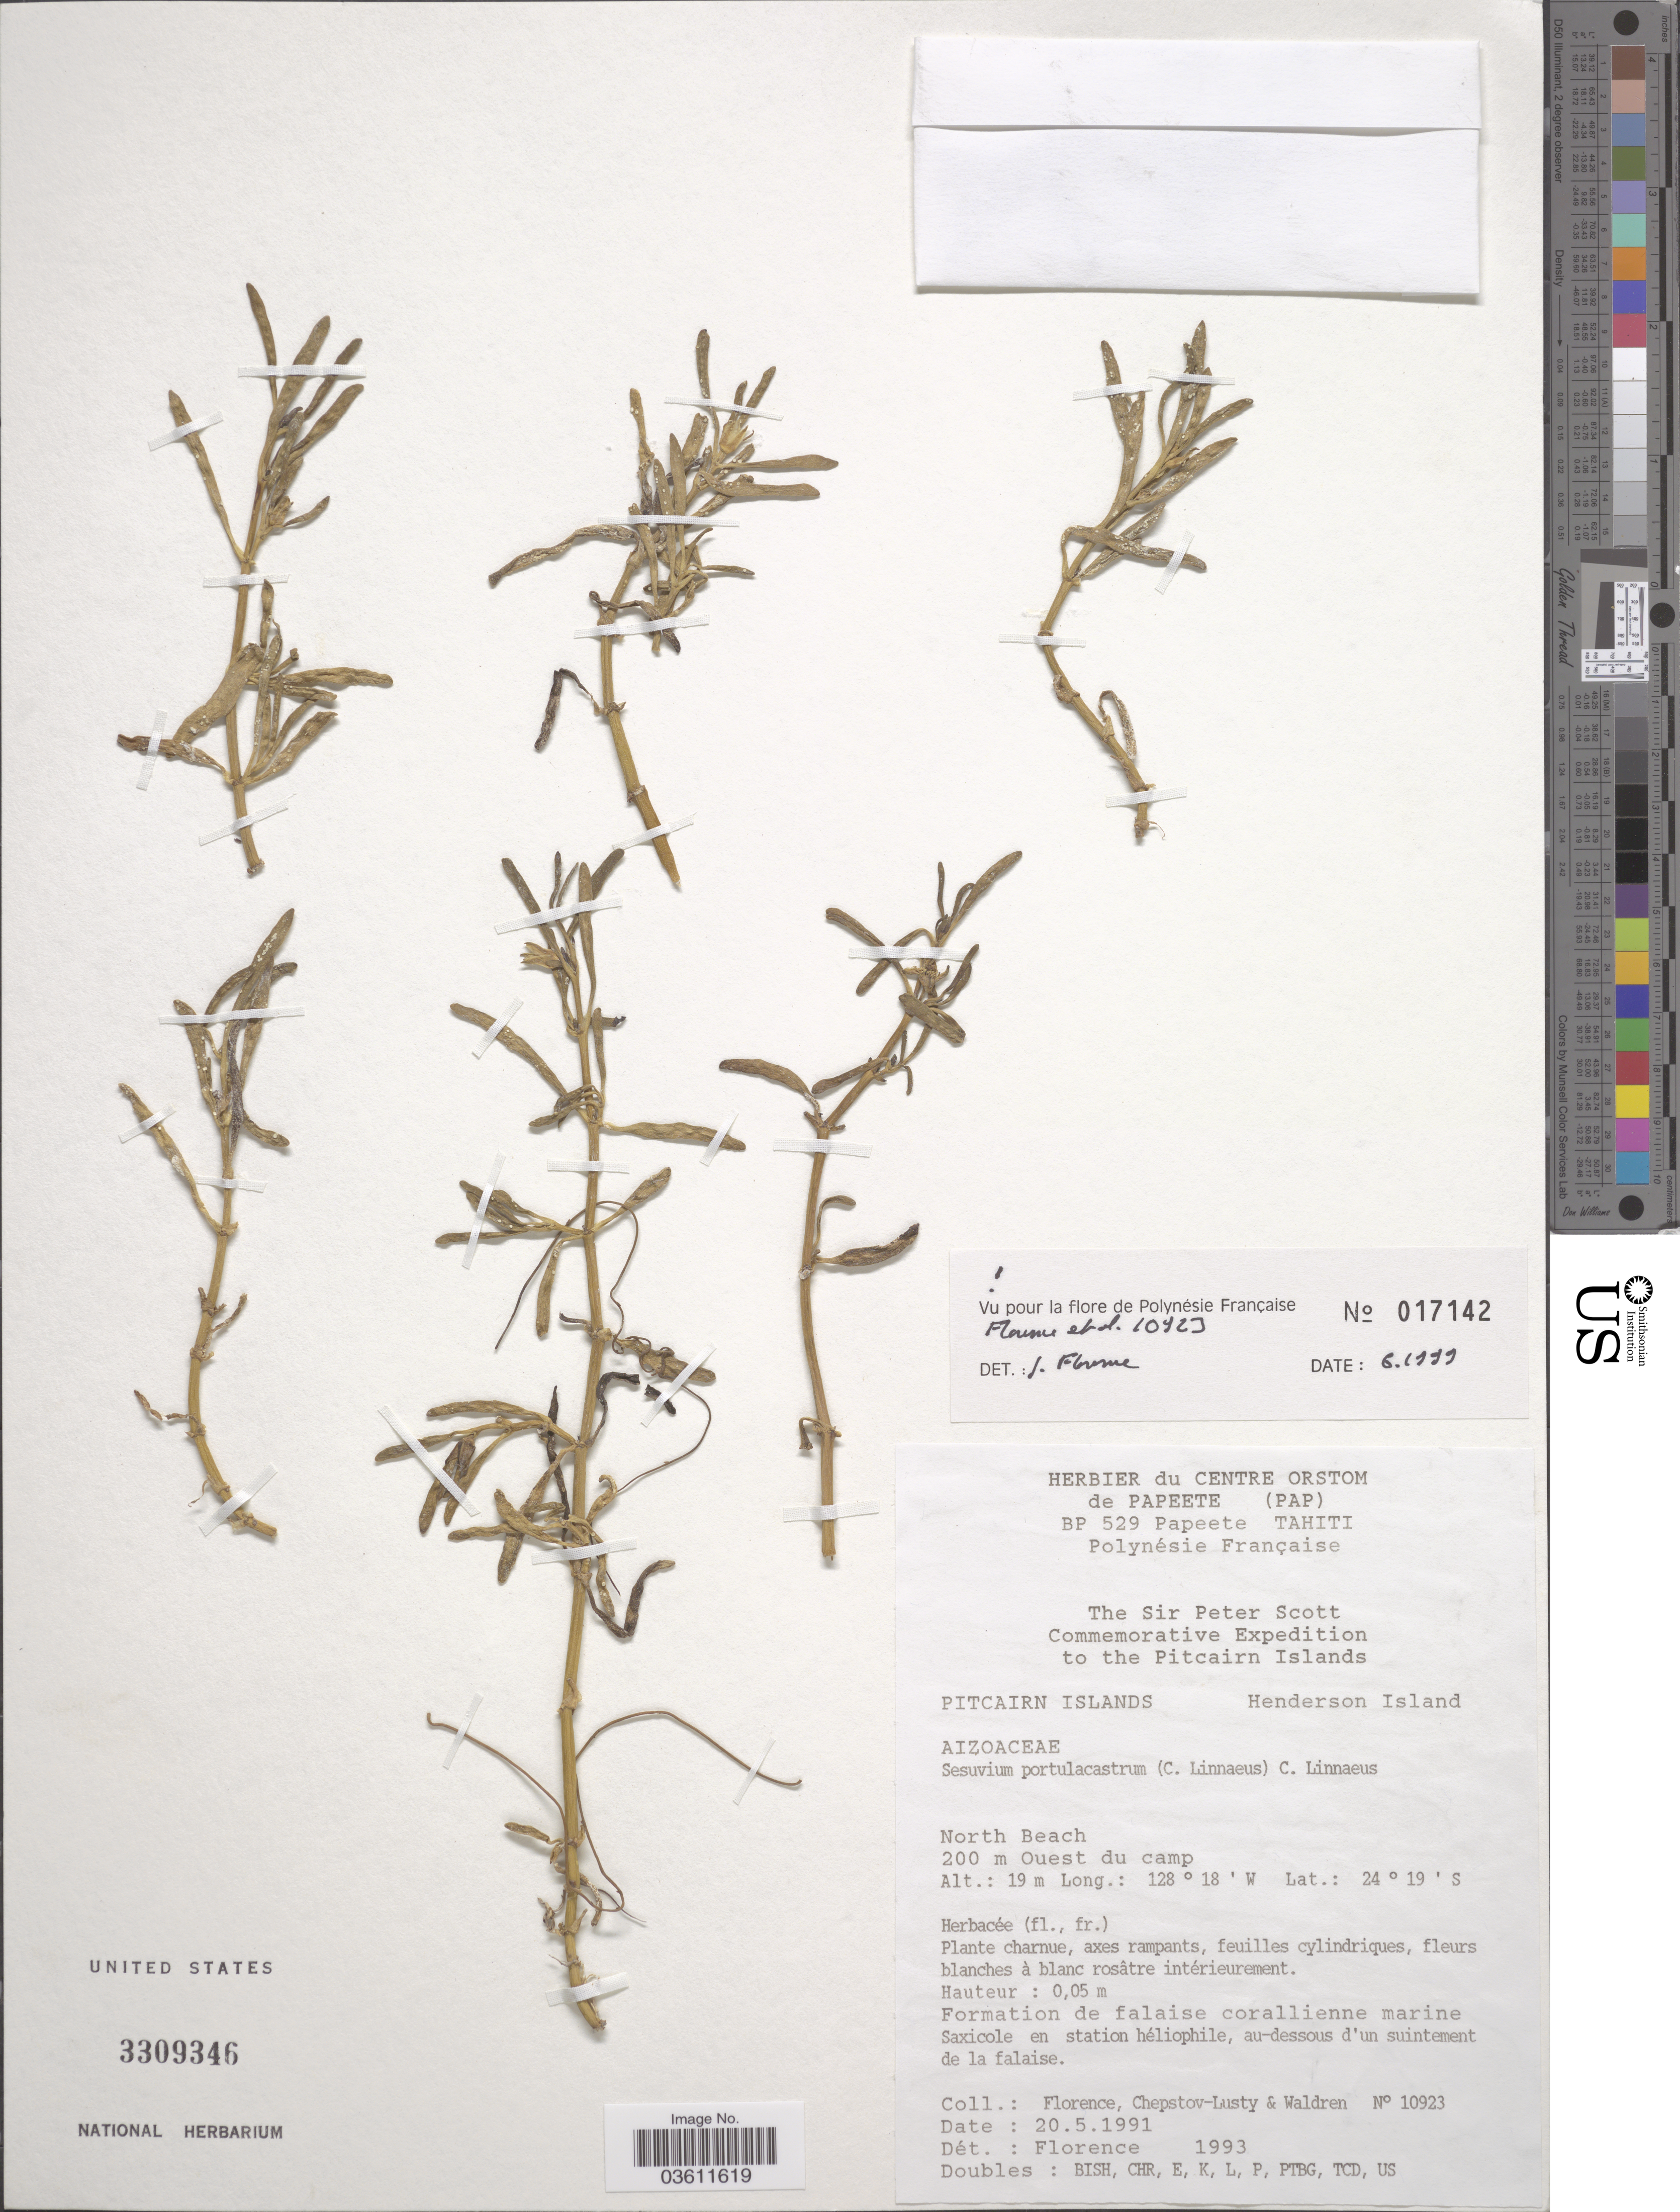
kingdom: Plantae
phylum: Tracheophyta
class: Magnoliopsida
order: Caryophyllales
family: Aizoaceae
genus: Sesuvium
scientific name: Sesuvium portulacastrum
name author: (L.) L.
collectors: -. Florence, -. Chepstov-lusty & Waldren, --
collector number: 10923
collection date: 1991-05-20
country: Pitcairn Islands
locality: Henderson Island. North Beach. 200 m Ouest du camp.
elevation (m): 19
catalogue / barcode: US 3309346